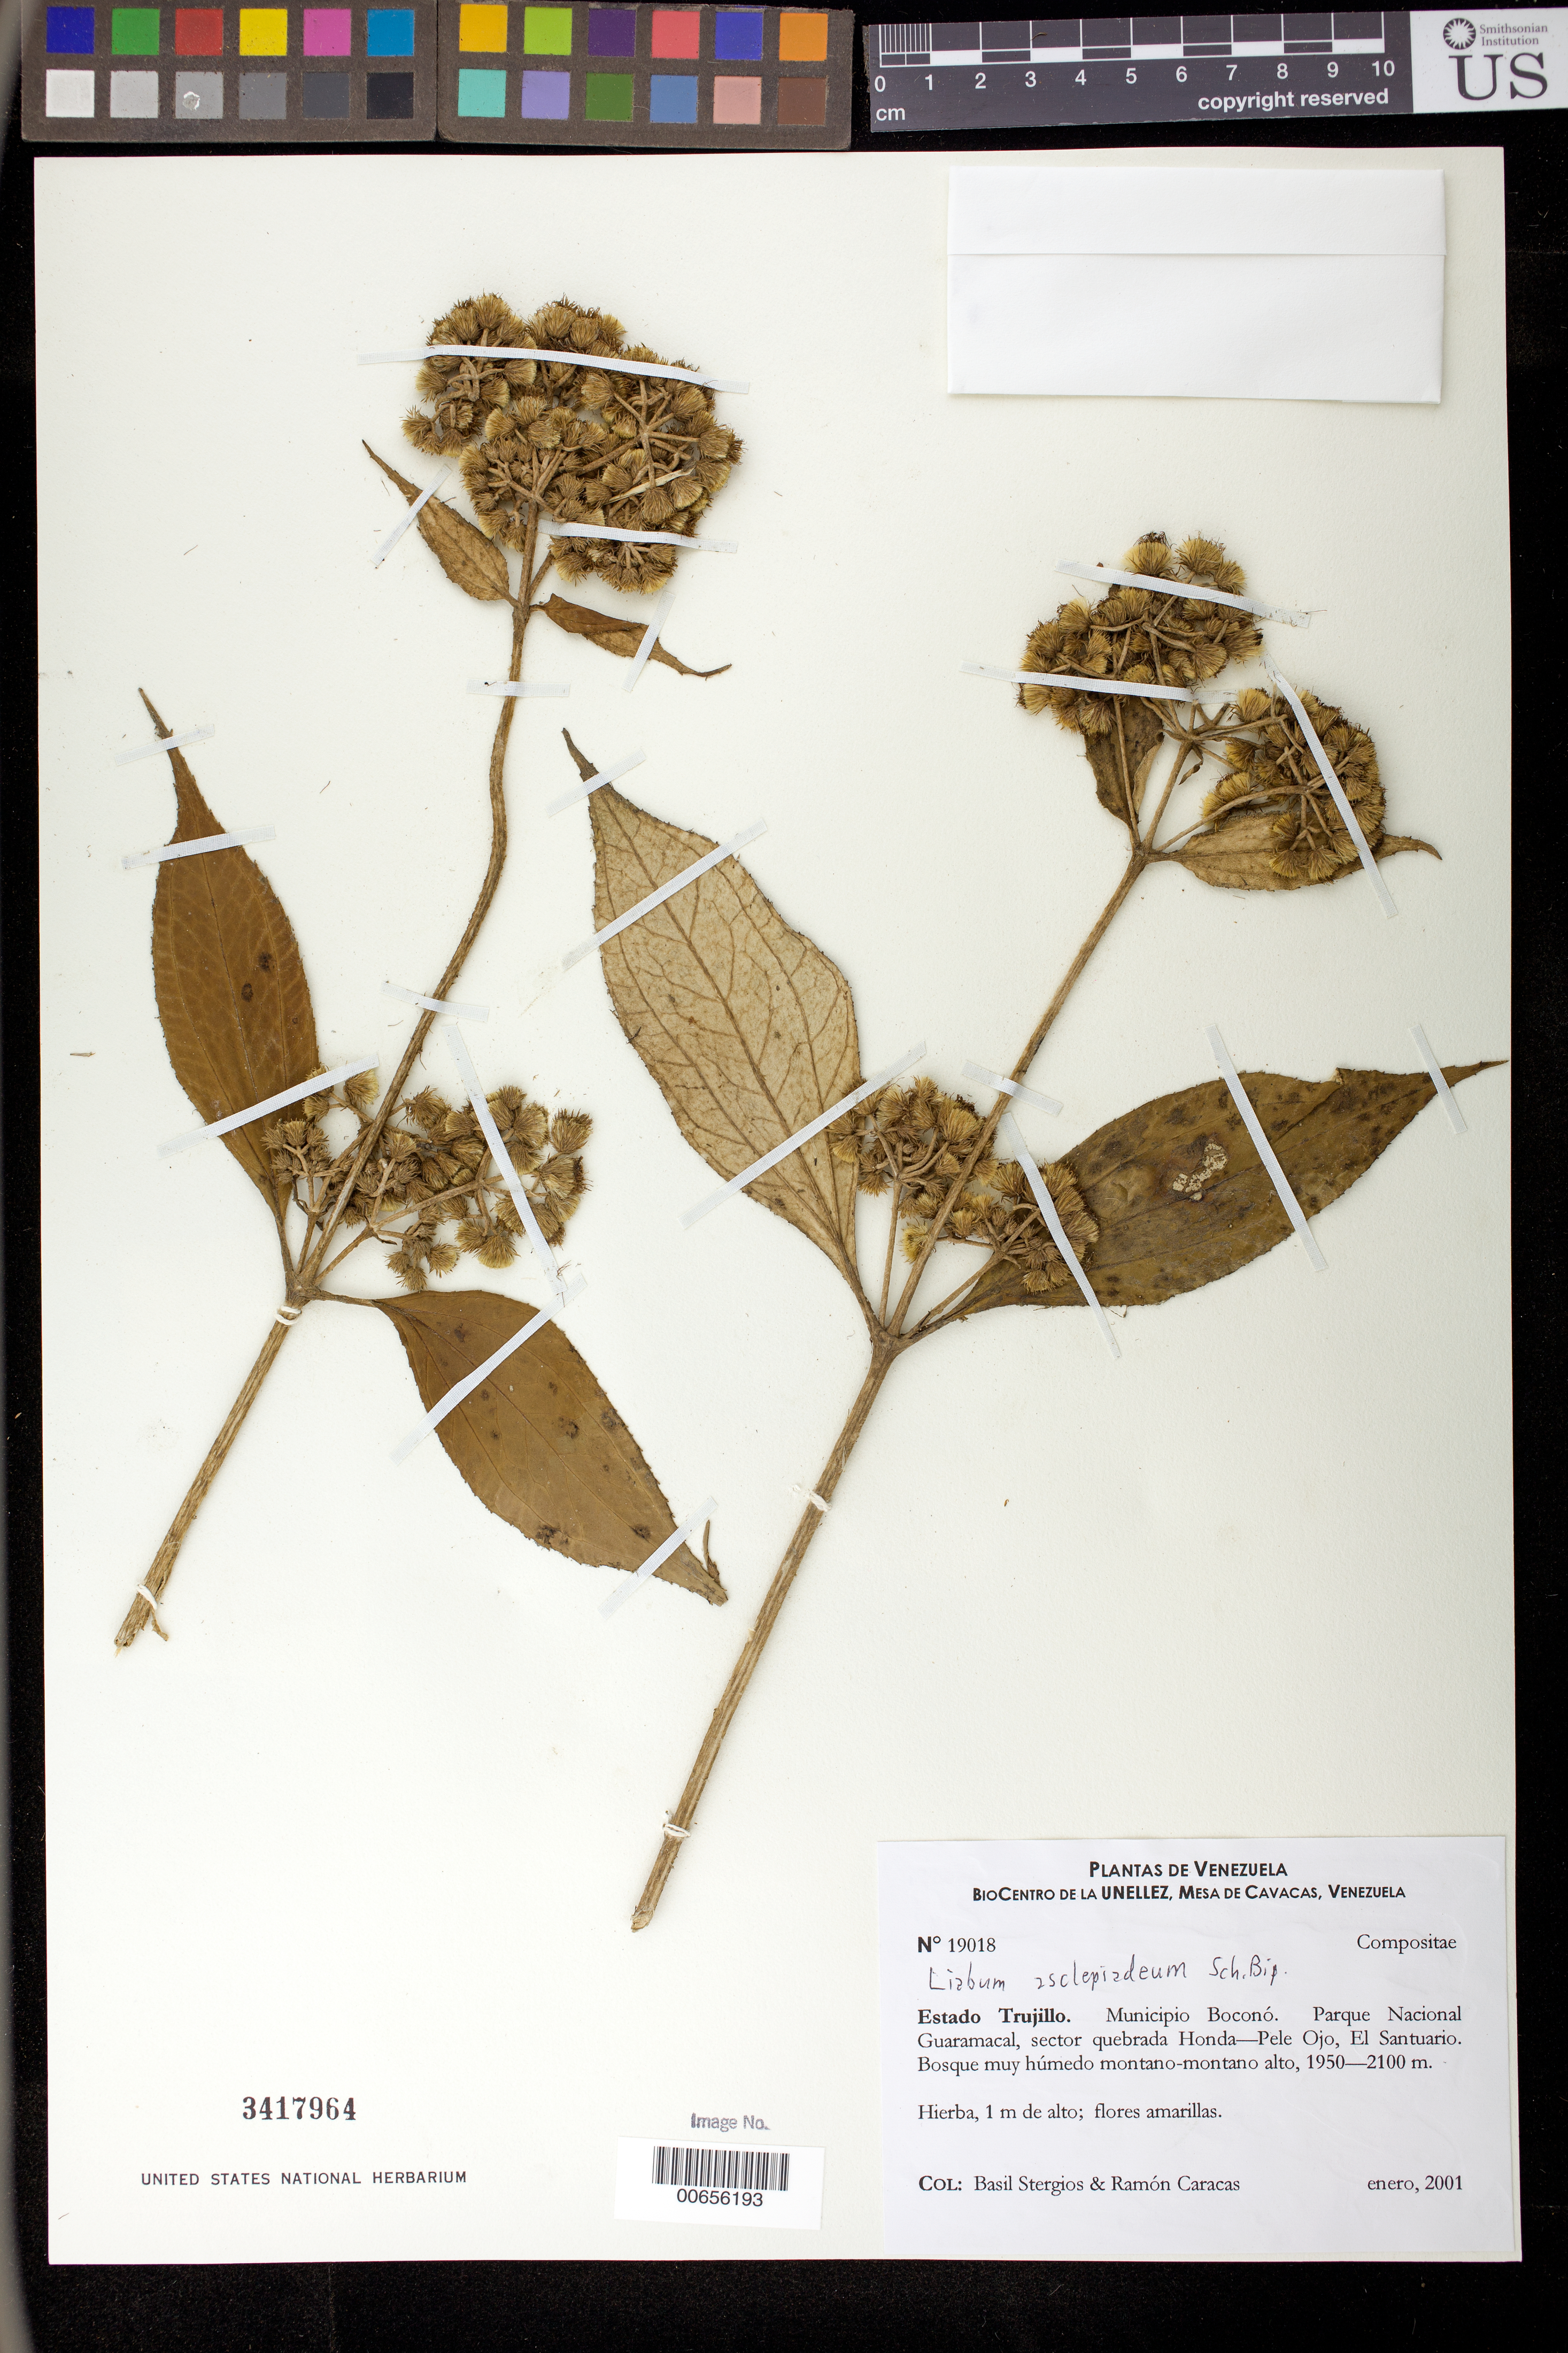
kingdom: Plantae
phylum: Tracheophyta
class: Magnoliopsida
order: Asterales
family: Asteraceae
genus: Liabum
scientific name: Liabum asclepiadeum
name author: Sch. Bip.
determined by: Robinson, Harold E., (US)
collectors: B. G. Stergios & R. Caracas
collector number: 19018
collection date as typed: Jan 2001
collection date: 2001-01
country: Venezuela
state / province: Trujillo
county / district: Boconó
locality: Parque Nacional Guaramacal, sector quebrada Honda-Pele Ojo, El Santuario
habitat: Bosque muy húmedo montano-montano alto.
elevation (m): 1950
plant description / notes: MY, PORT, TEX, US, VEN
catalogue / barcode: US 3417964